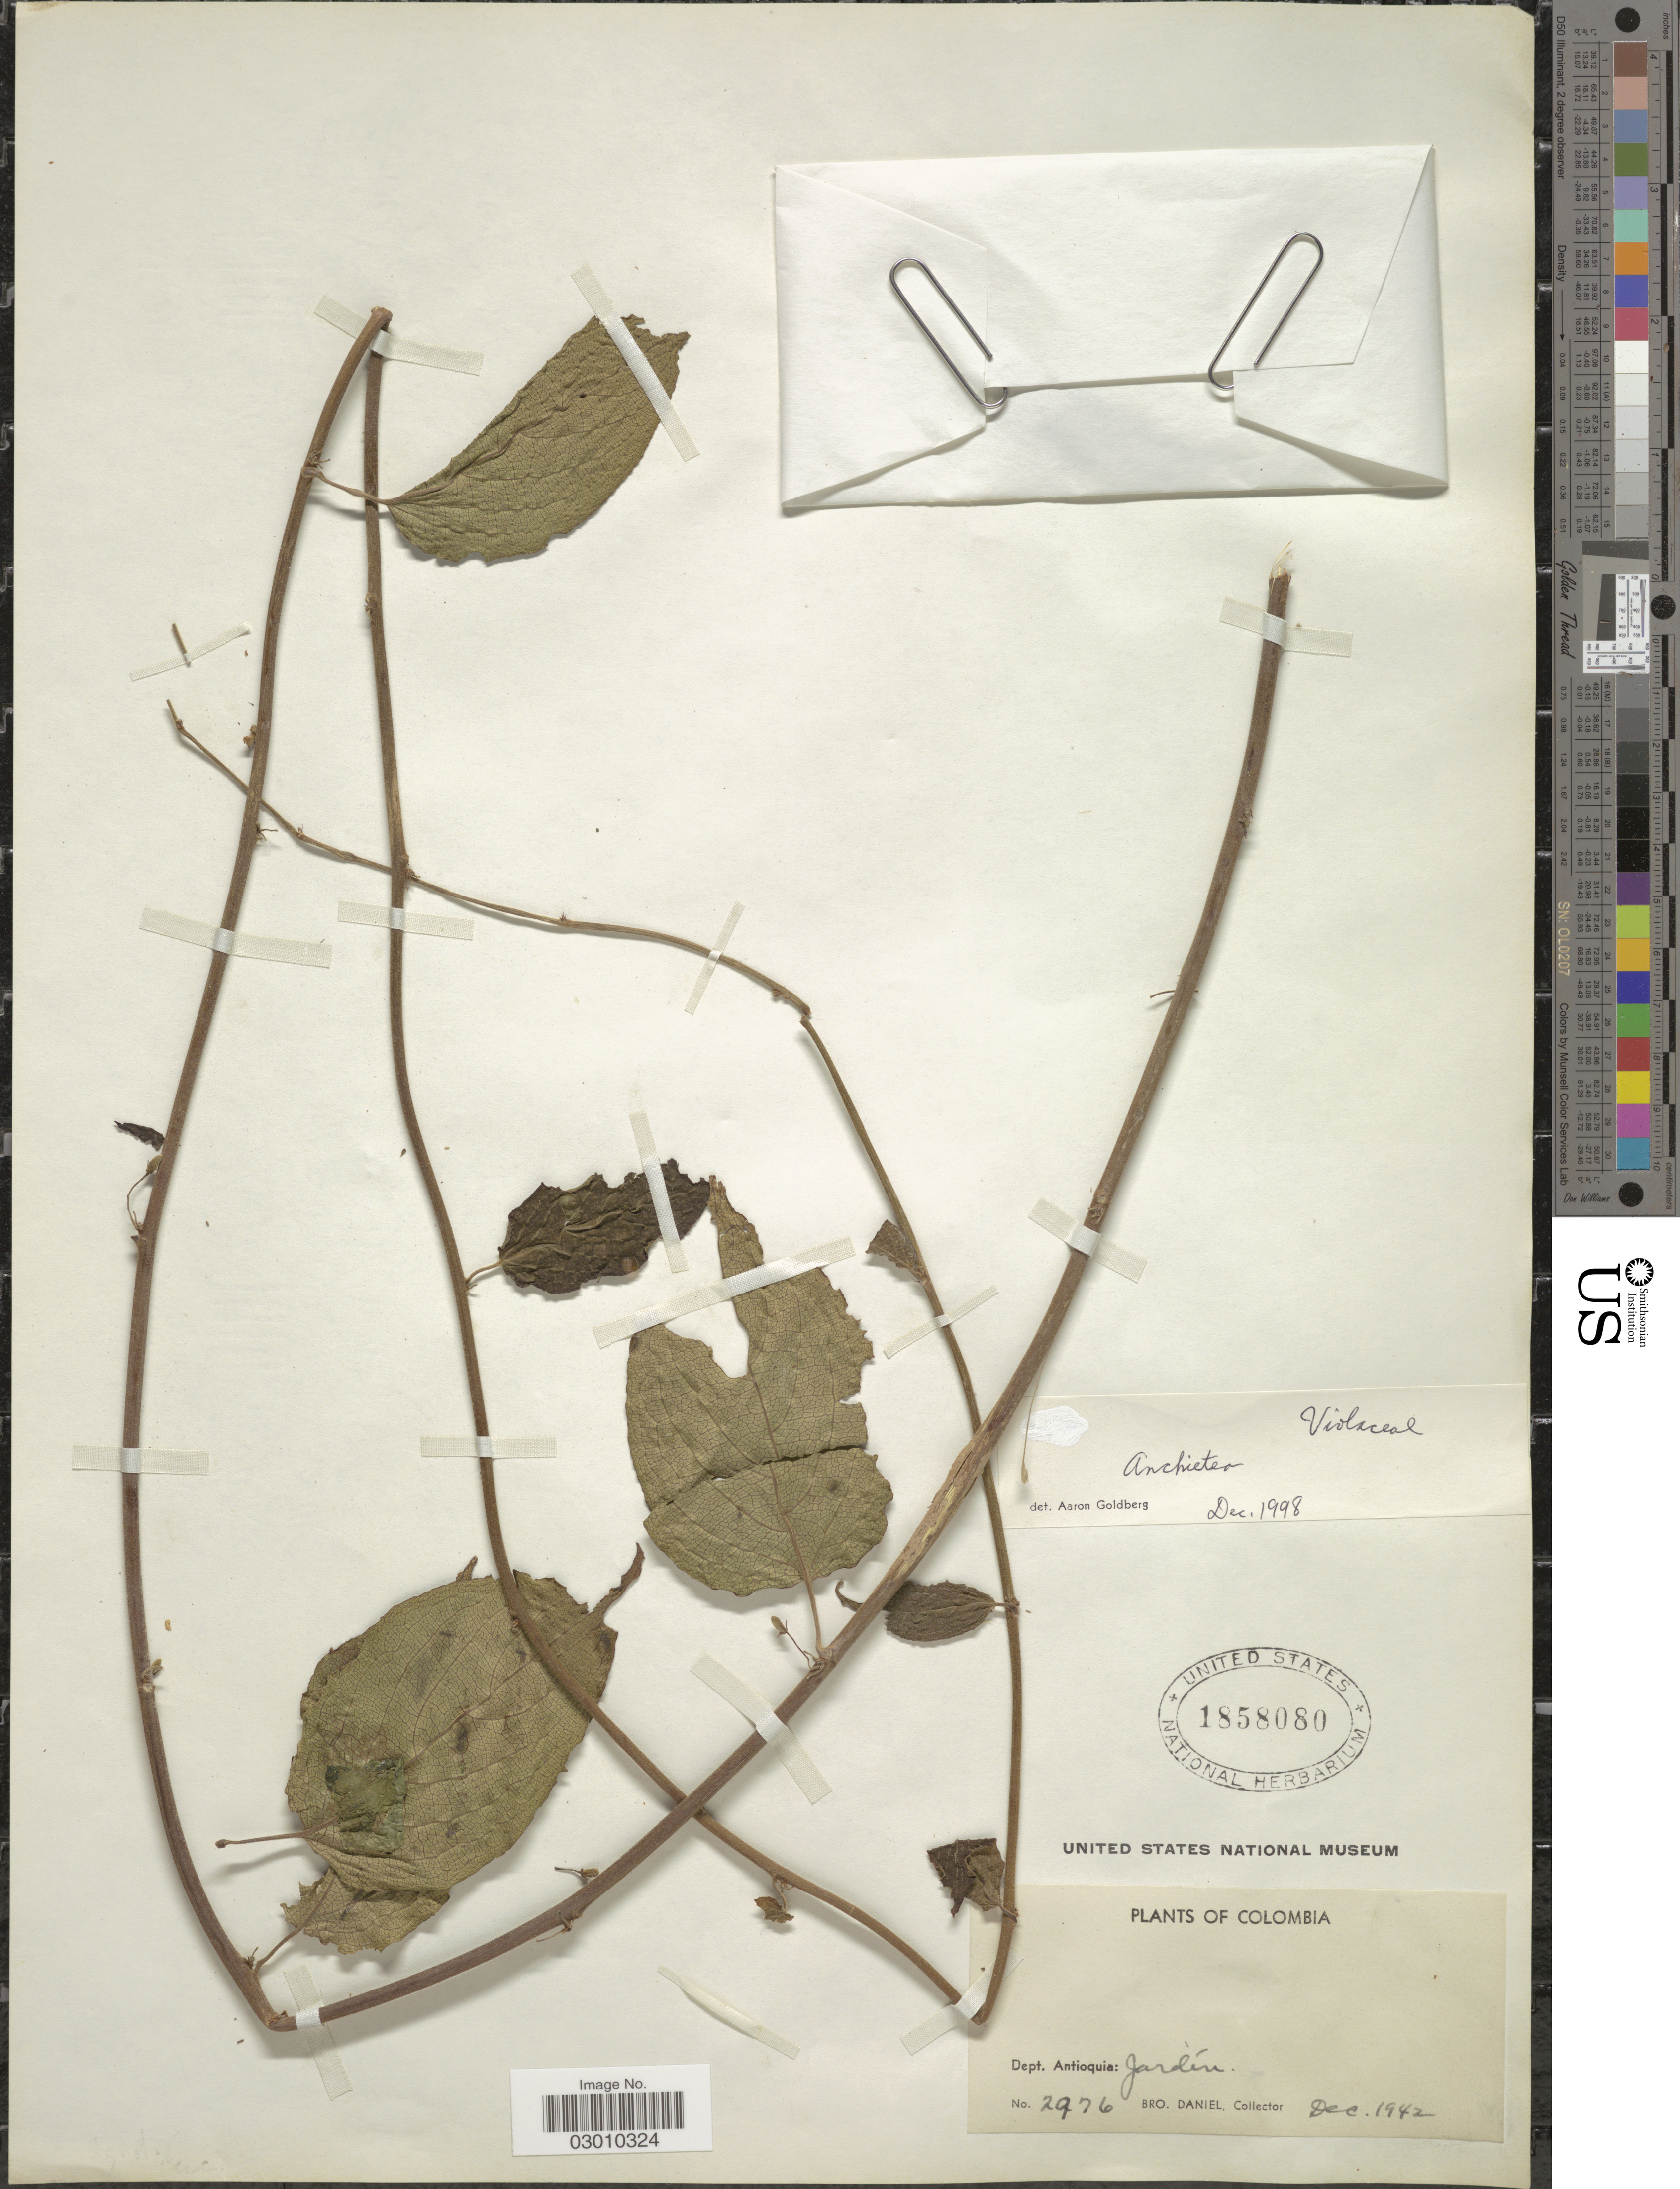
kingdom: Plantae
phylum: Tracheophyta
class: Magnoliopsida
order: Malpighiales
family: Violaceae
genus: Anchietea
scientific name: Anchietea sp.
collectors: Bro. Daniel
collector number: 2976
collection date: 1942-12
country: Colombia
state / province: Antioquia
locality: Dept. Antioquia: Jardín.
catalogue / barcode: US 1858080